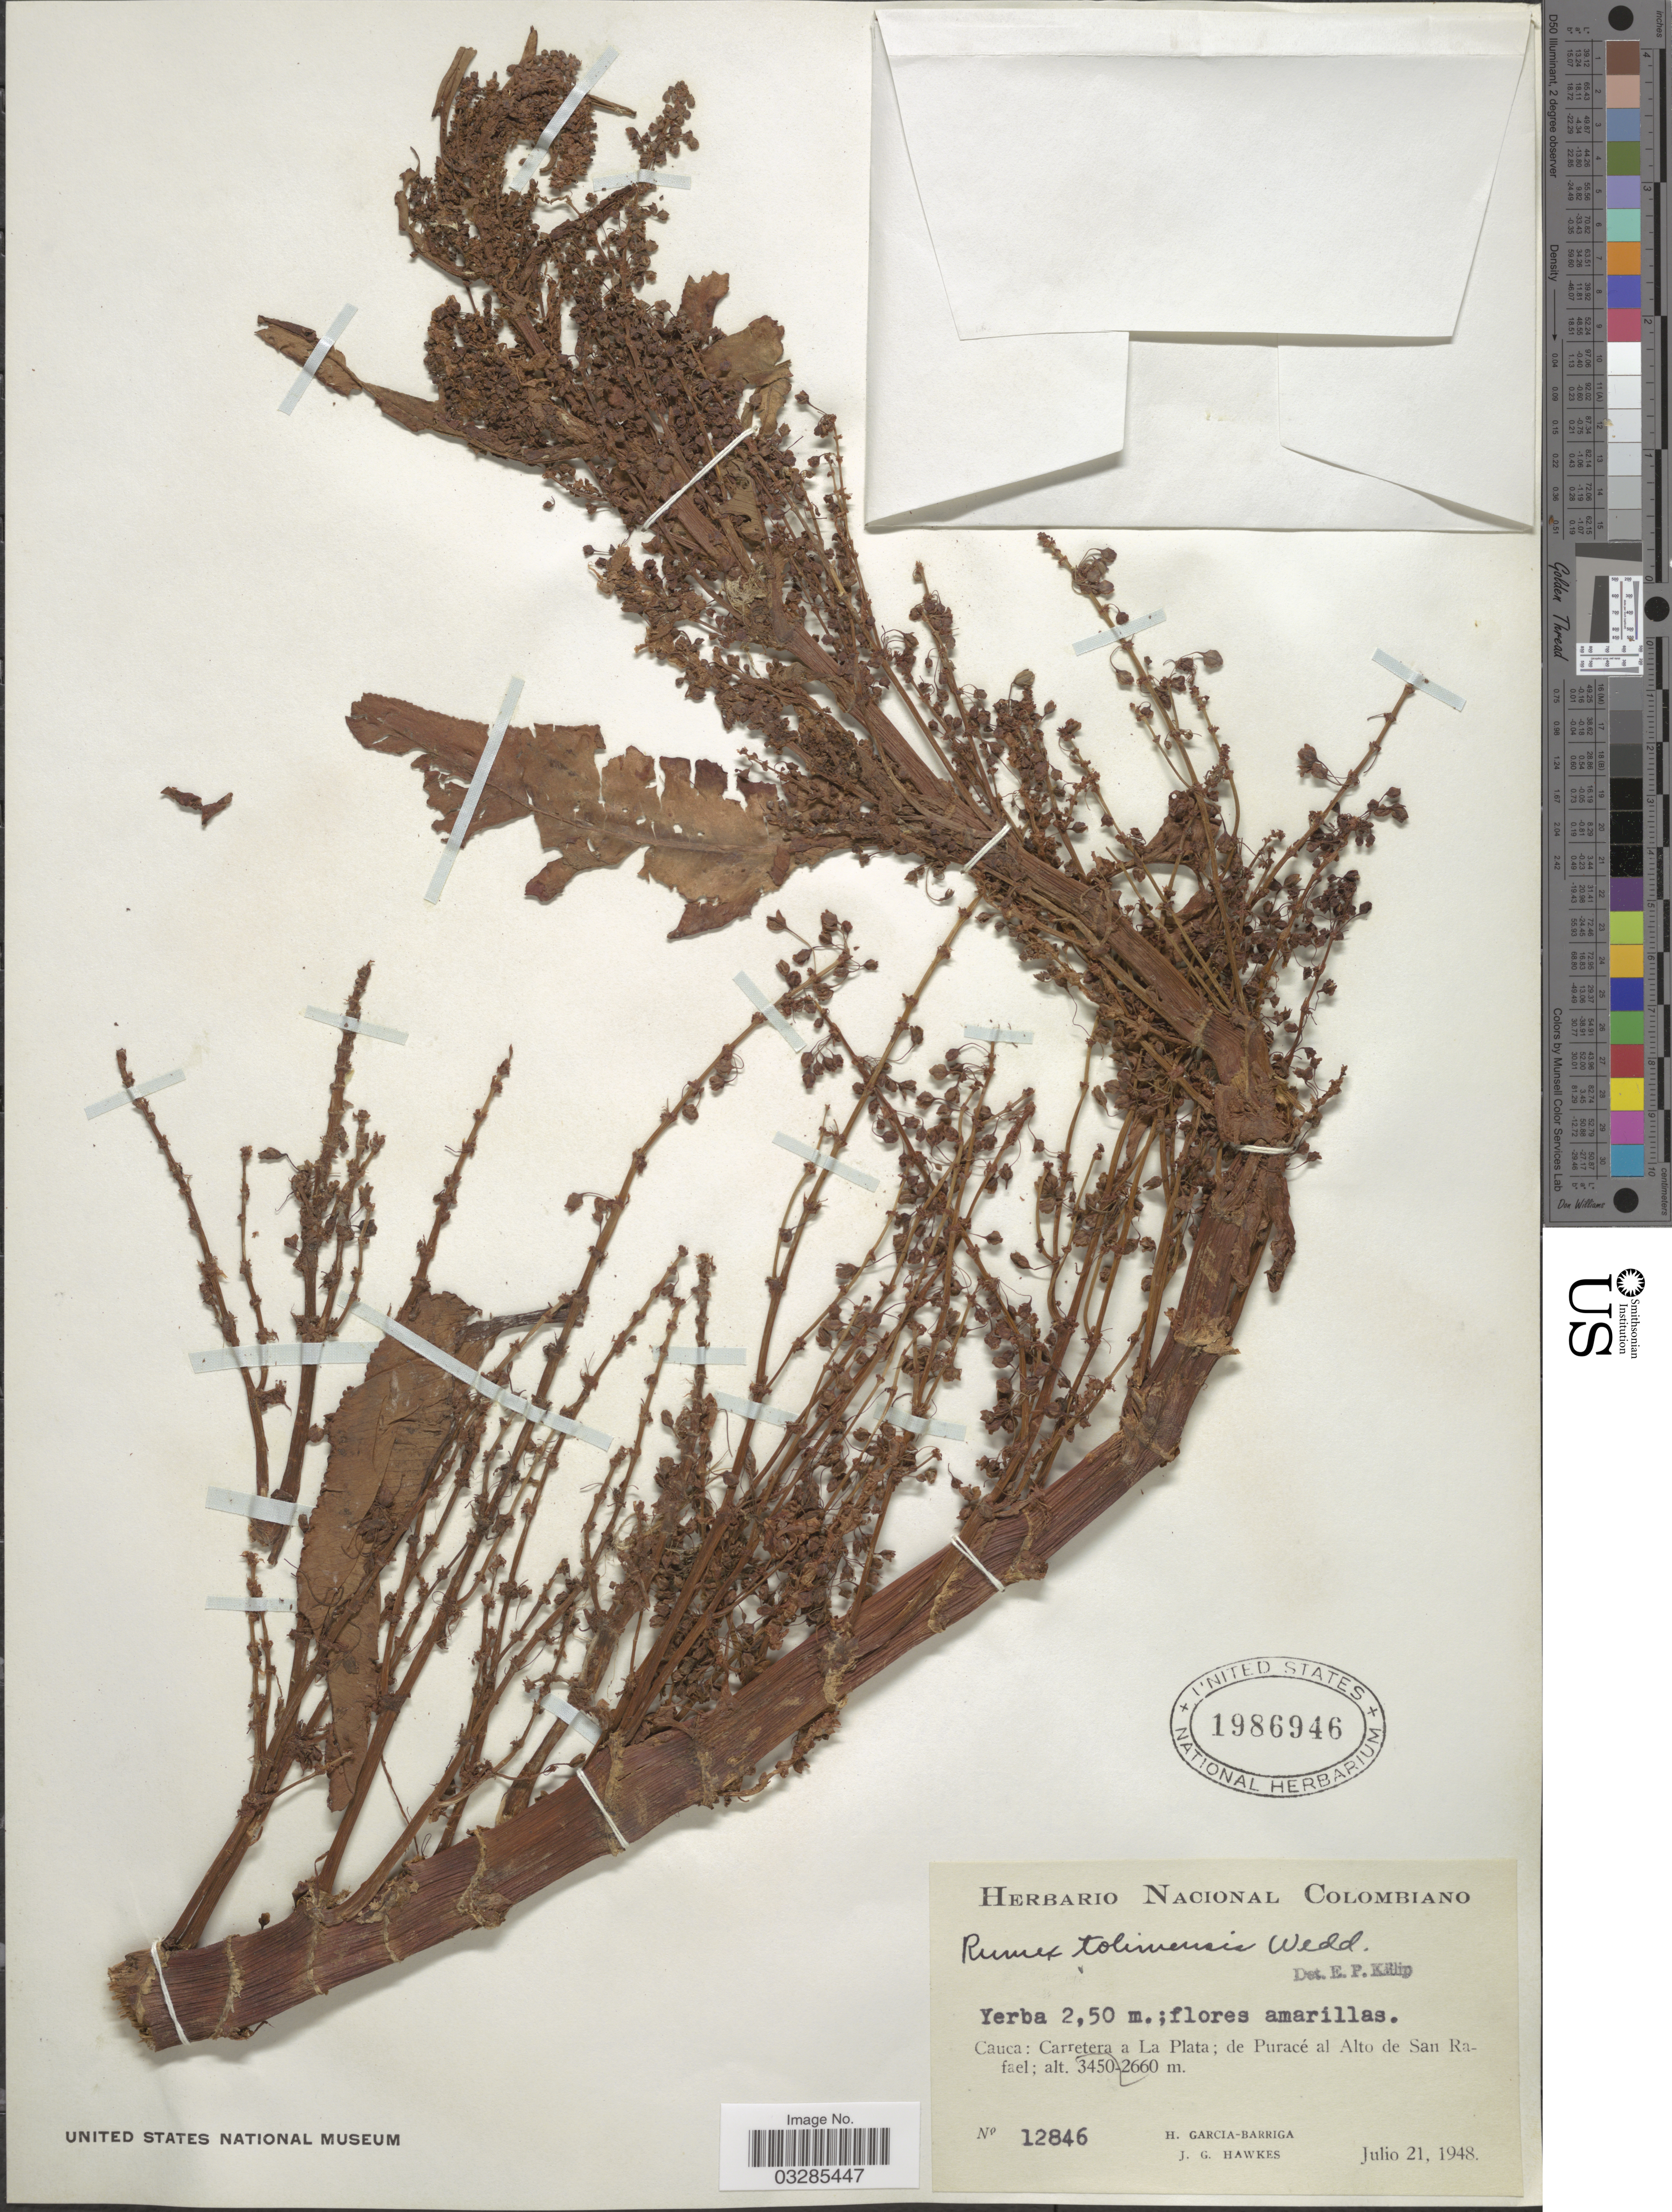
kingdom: Plantae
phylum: Tracheophyta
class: Magnoliopsida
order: Caryophyllales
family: Polygonaceae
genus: Rumex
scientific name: Rumex tolimensis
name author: Wedd.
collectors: H. García Barriga & J. Hawkes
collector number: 12846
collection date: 1948-07-21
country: Colombia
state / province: Cauca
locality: Carretera a La Plata; de Puracé al Alto de San Rafael.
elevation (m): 2660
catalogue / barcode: US 1986946